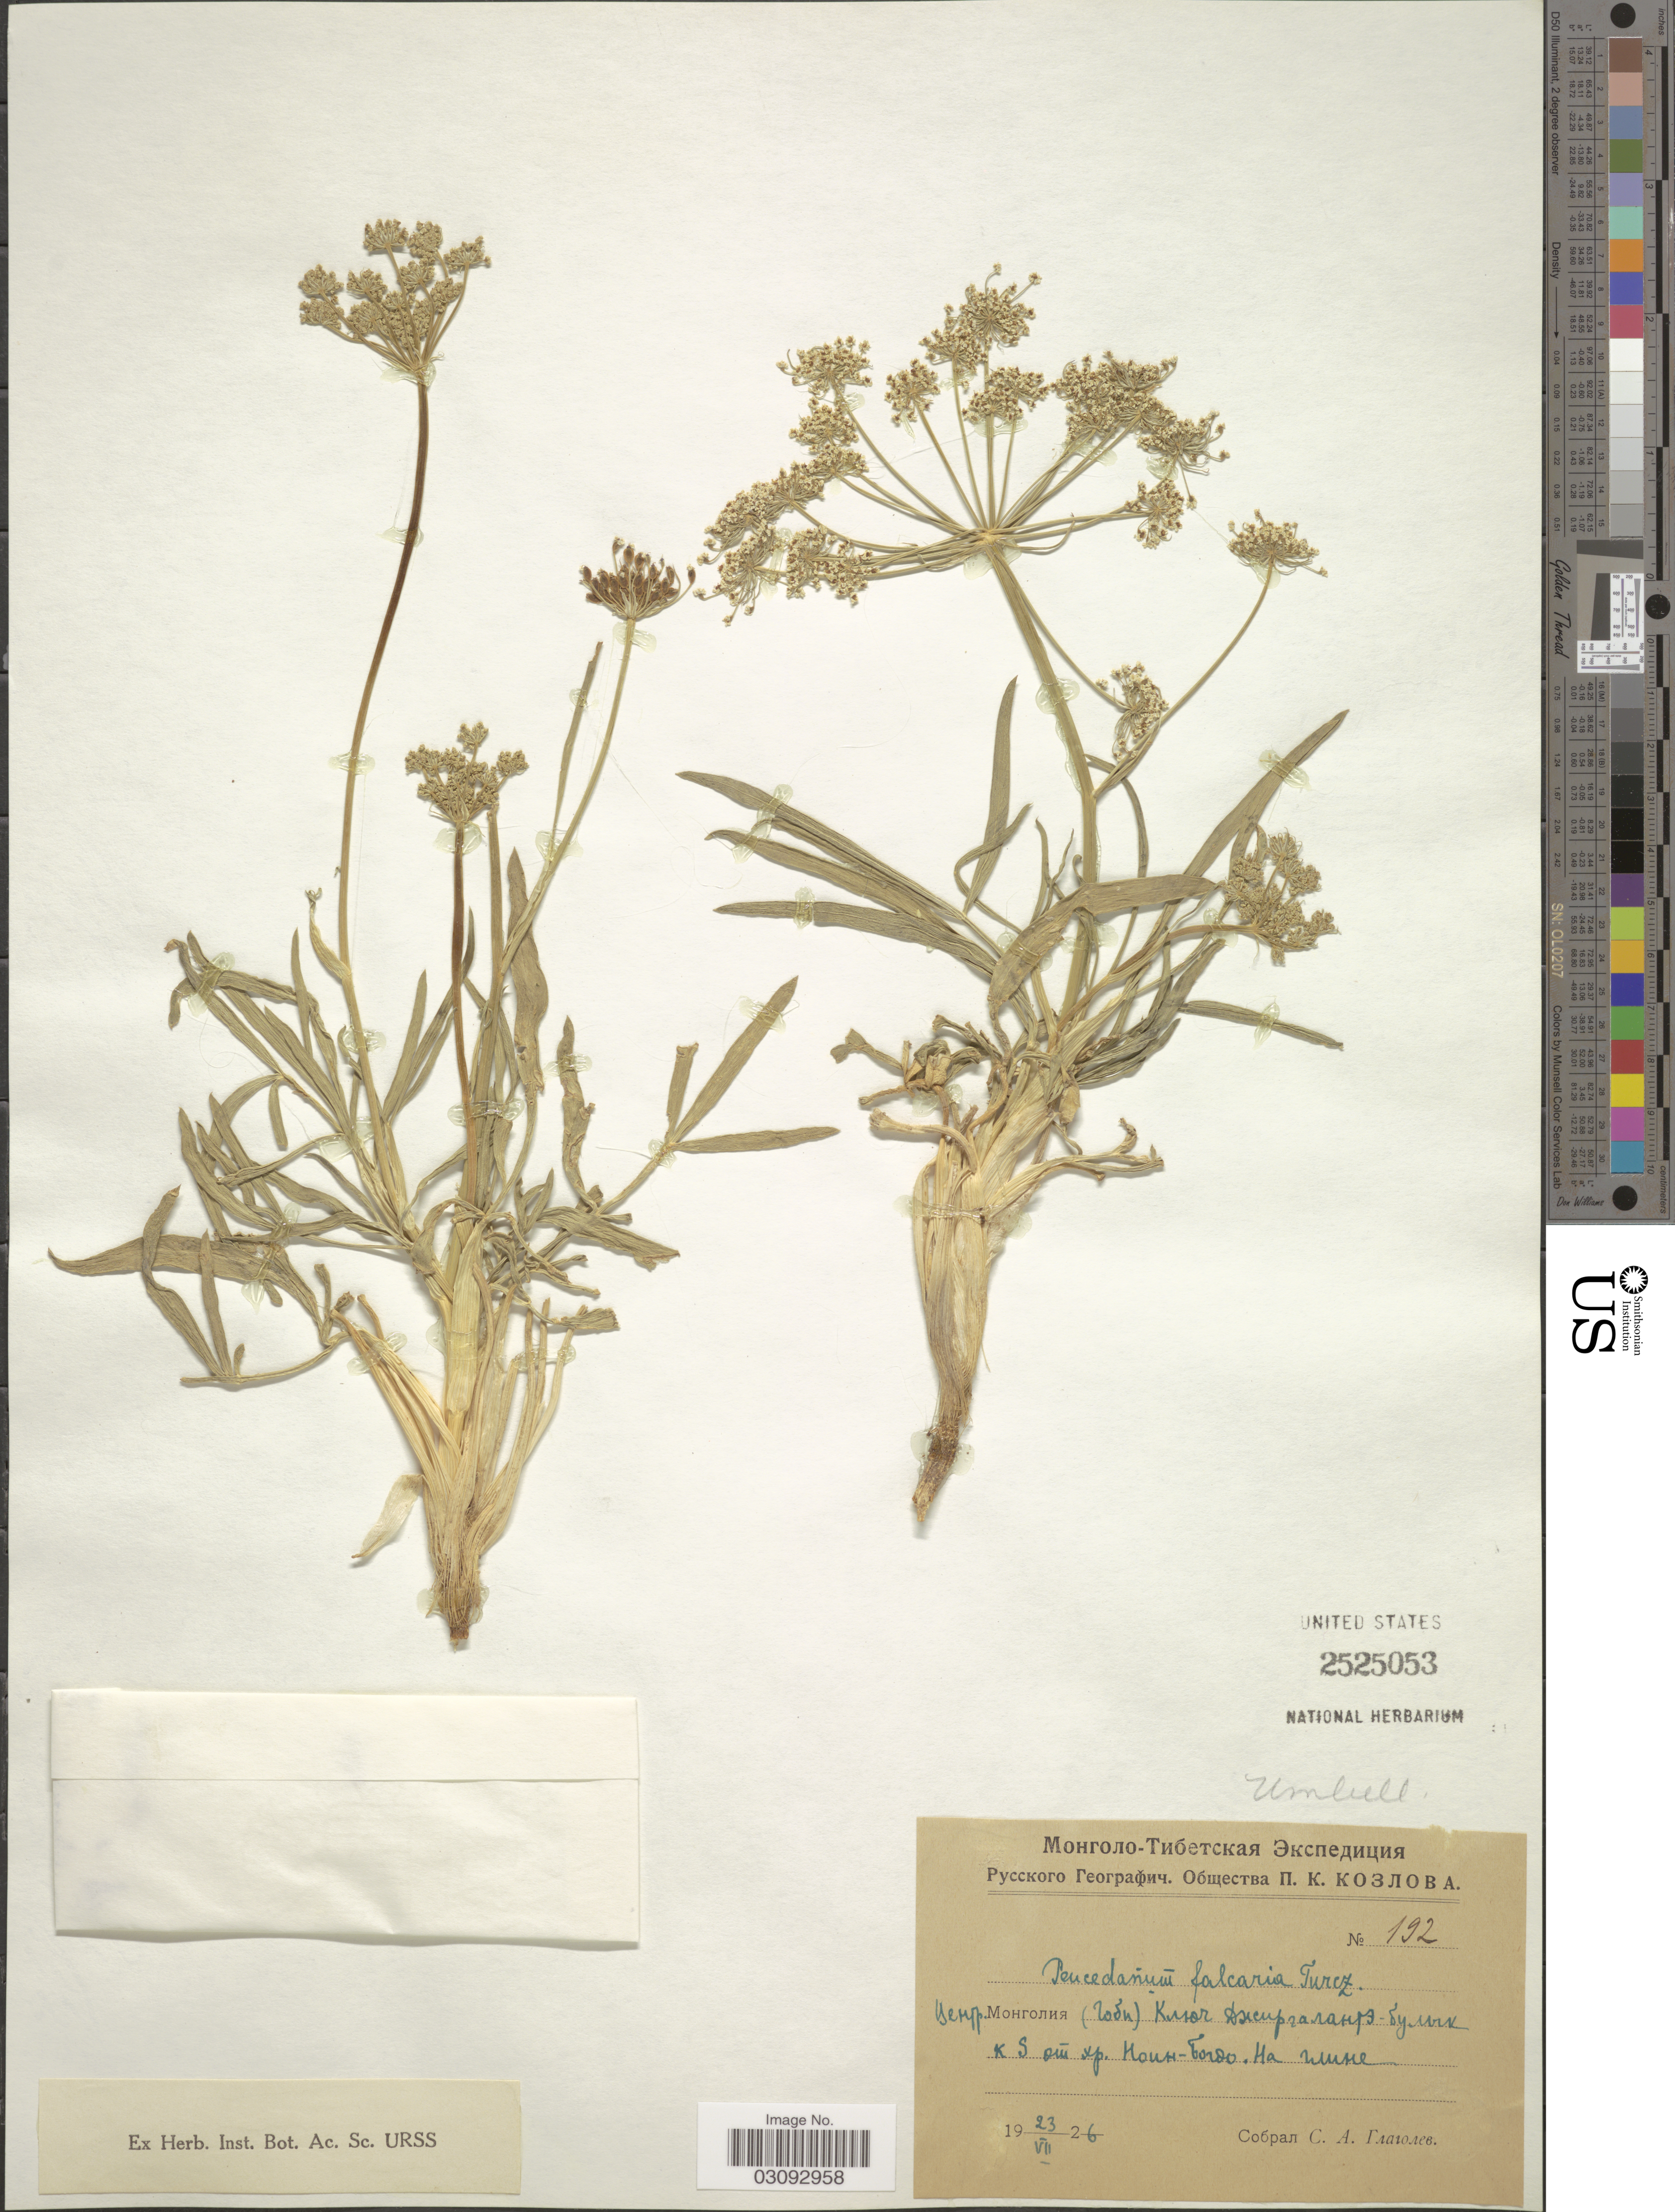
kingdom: Plantae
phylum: Tracheophyta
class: Magnoliopsida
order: Apiales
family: Apiaceae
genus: Peucedanum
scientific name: Peucedanum falcaria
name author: Turcz.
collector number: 192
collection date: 1926-07-23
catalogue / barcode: US 2525053